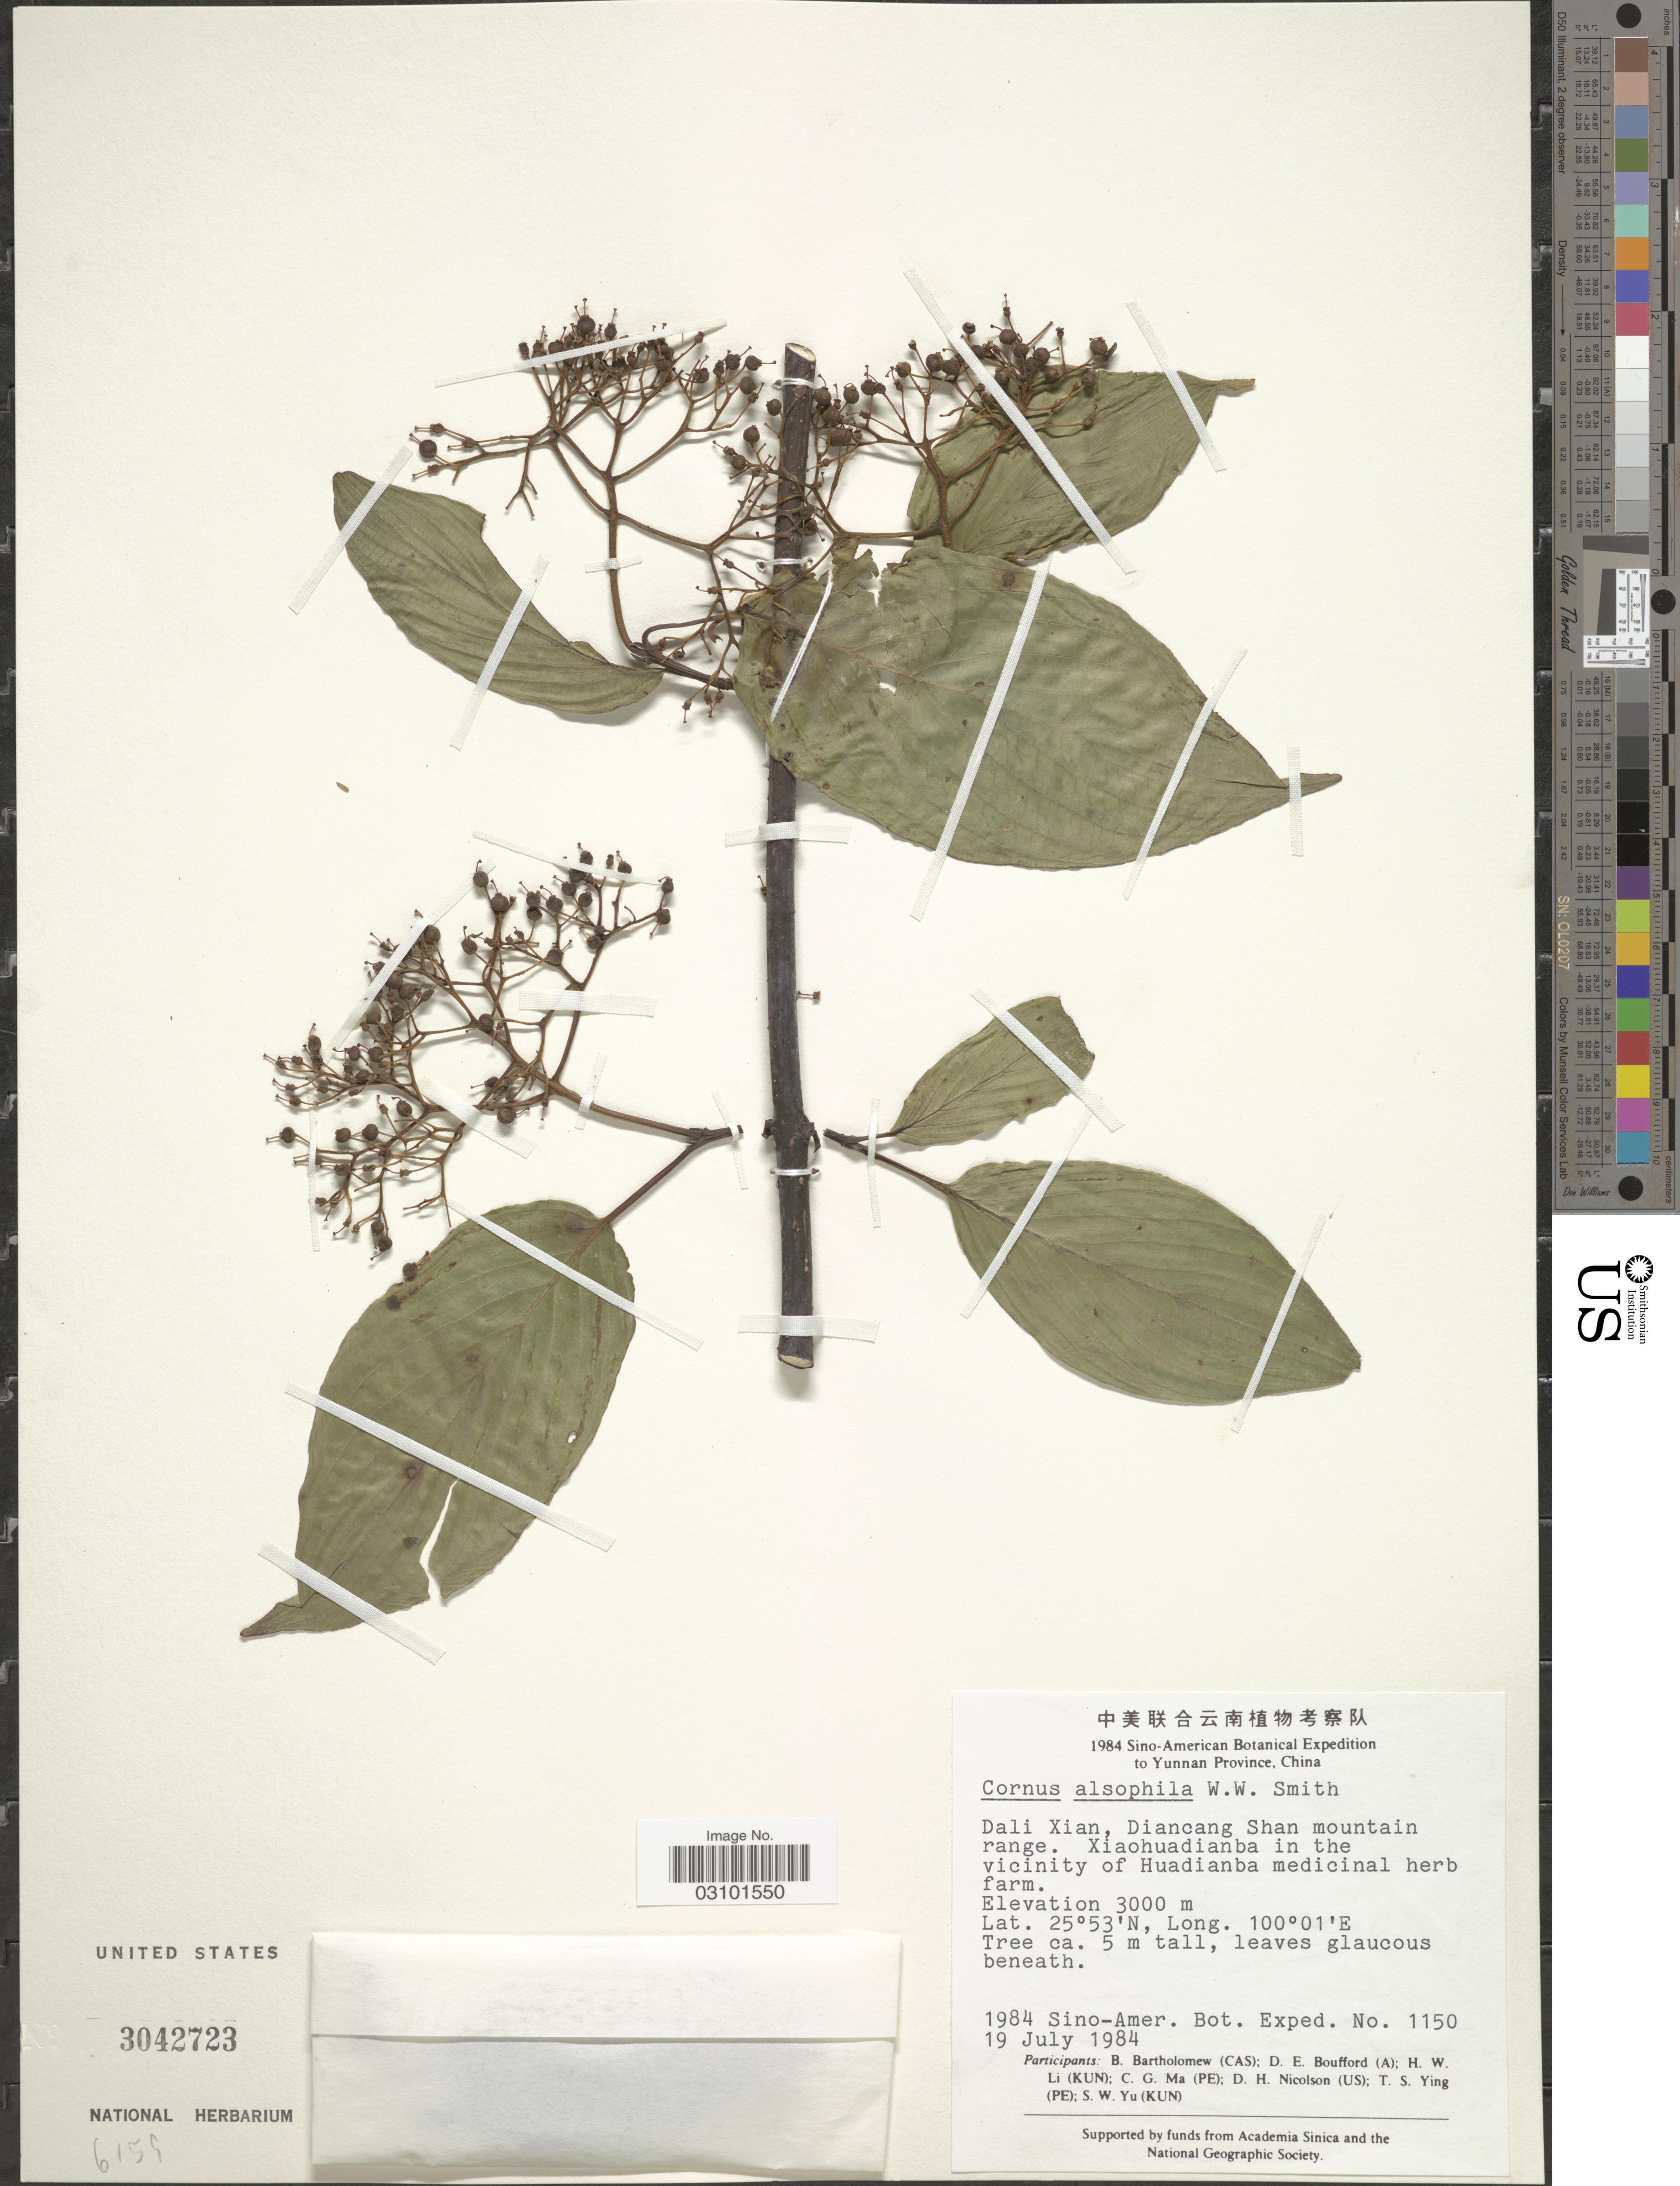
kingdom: Plantae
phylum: Tracheophyta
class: Magnoliopsida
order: Cornales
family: Cornaceae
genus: Cornus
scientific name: Cornus hemsleyi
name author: C.K. Schneid. & Wagnerin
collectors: Sino-Amer. Bot. Exped. 1984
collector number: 1150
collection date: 1984-07-19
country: China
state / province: Yunnan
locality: Dali Xian, Diancang Shan mountain range. Xiaohuadianba in the vicinity of Huadianba medicinal herb farm.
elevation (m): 3000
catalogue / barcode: US 3042723